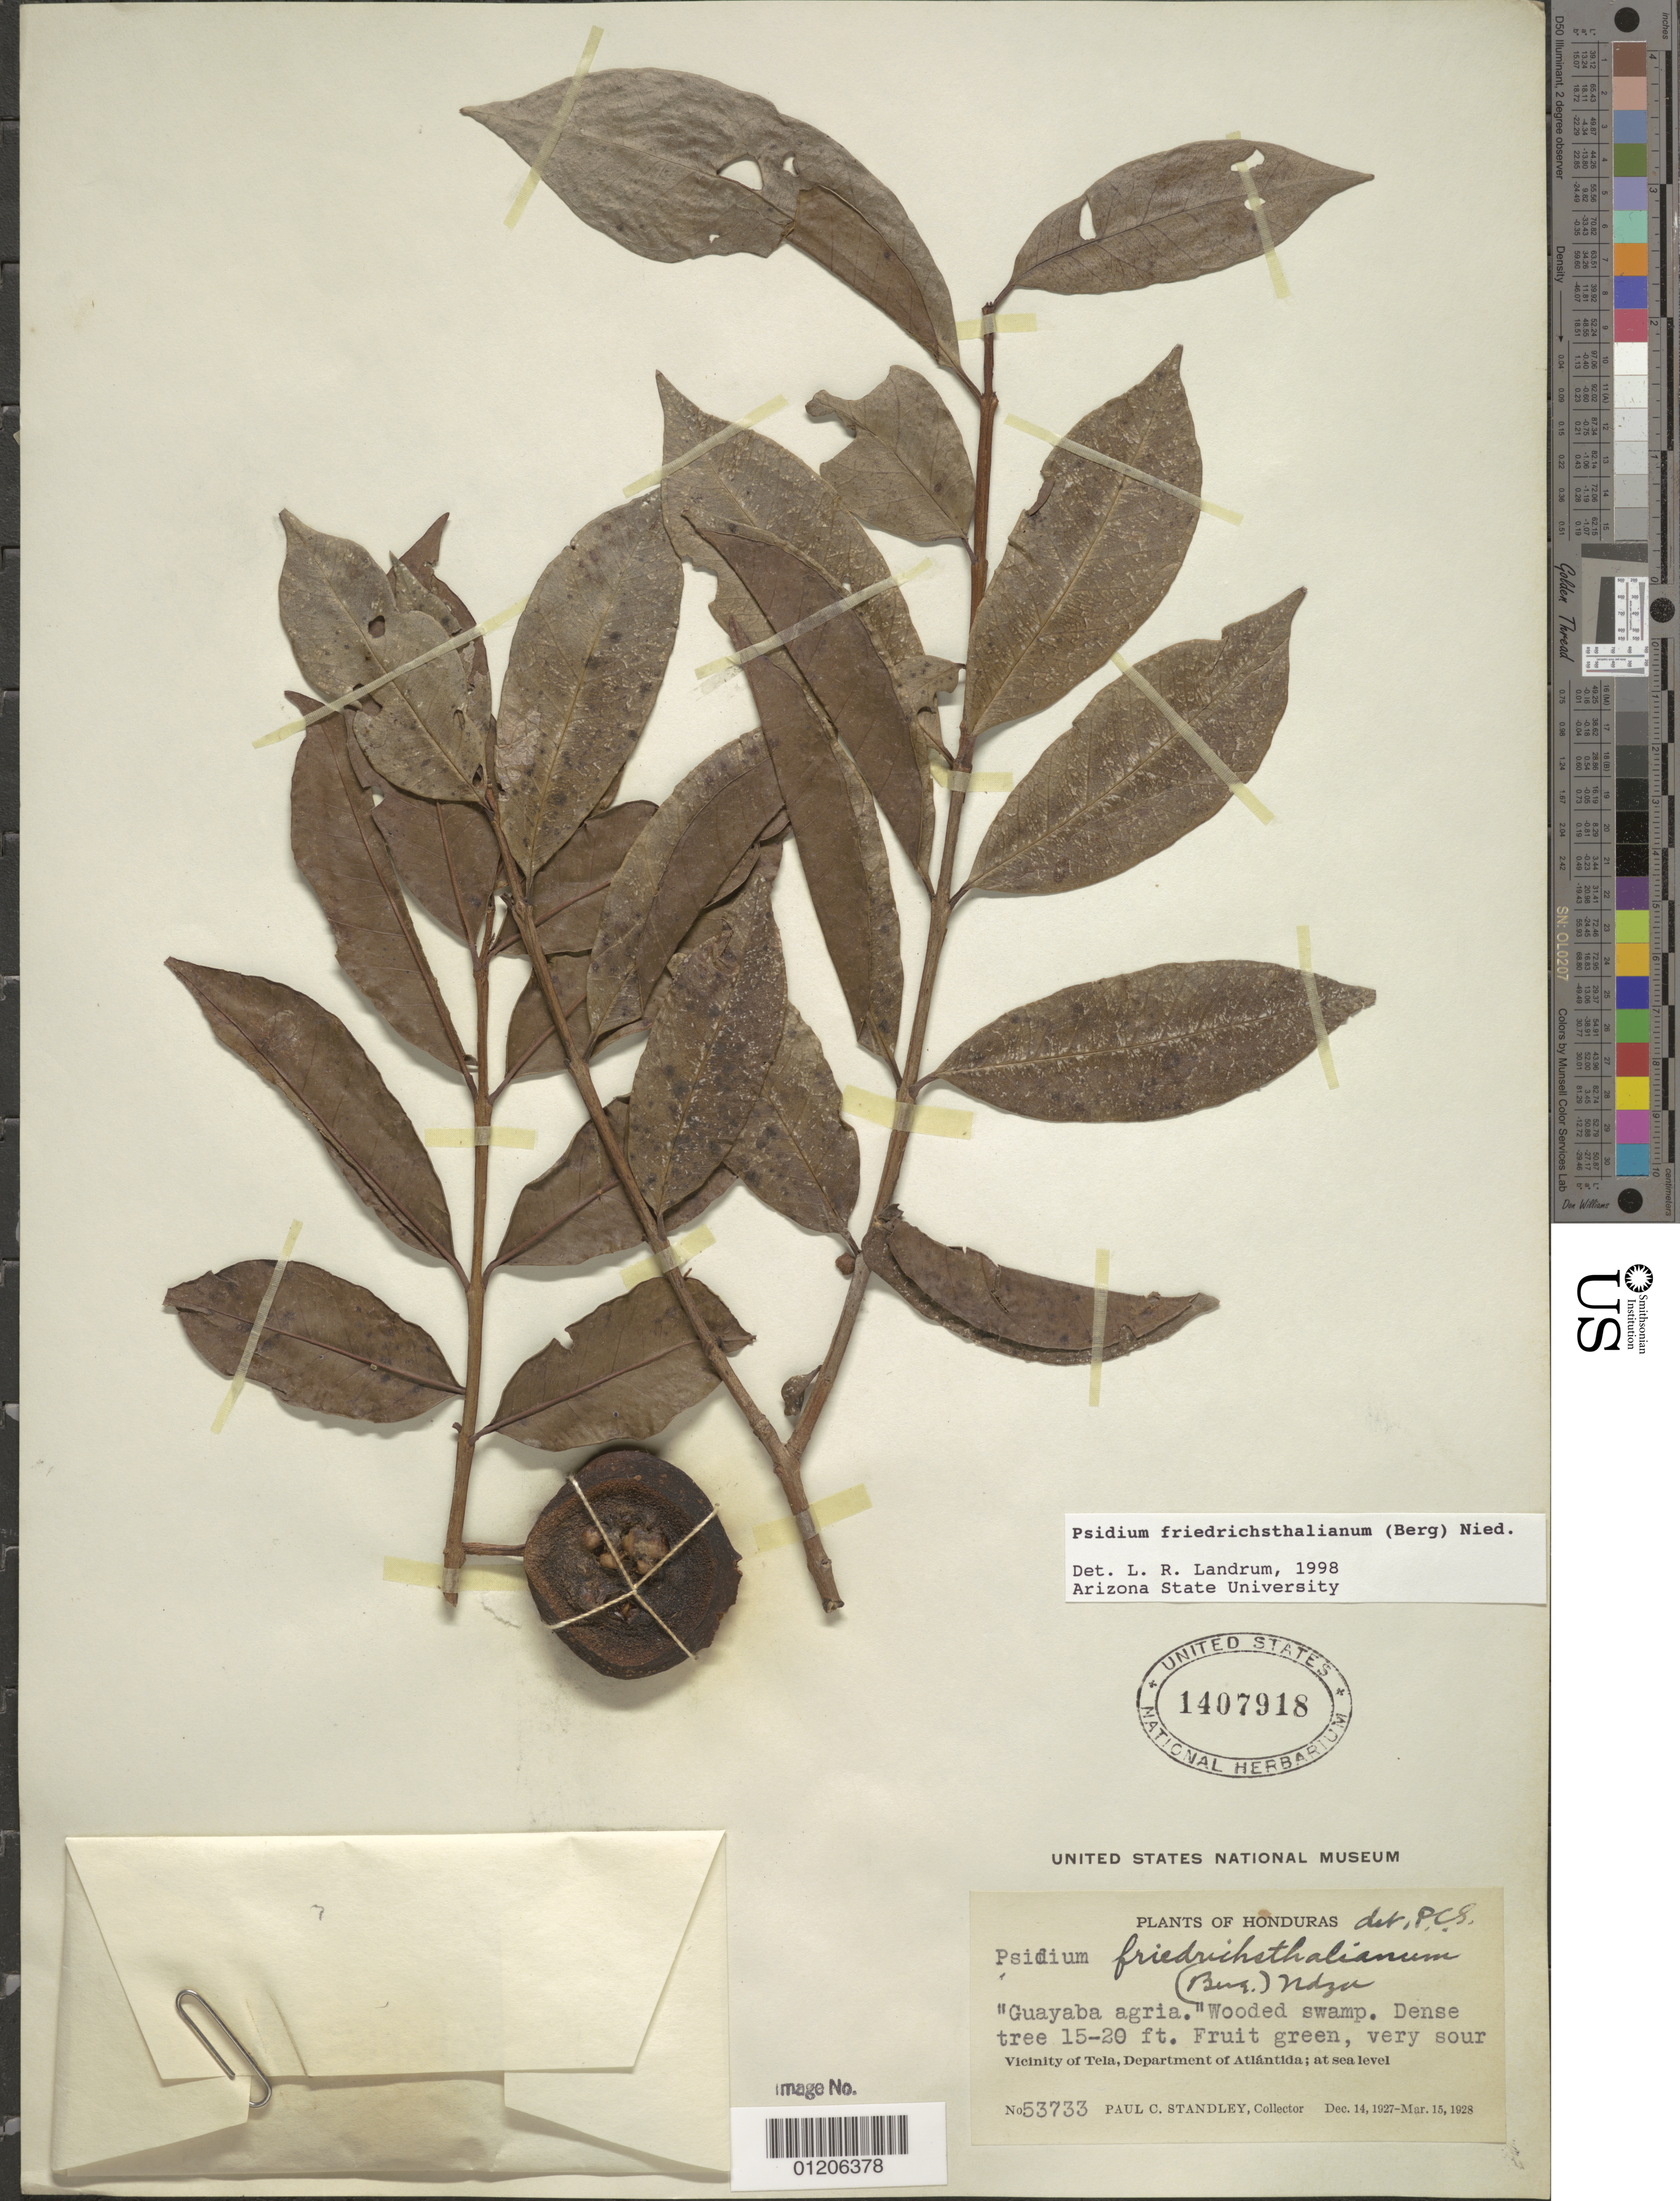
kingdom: Plantae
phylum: Tracheophyta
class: Magnoliopsida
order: Myrtales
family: Myrtaceae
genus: Psidium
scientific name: Psidium friedrichsthalianum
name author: (O. Berg) Nied.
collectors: P. C. Standley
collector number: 53733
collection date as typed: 14 Dec 1927 to 15 Mar 1927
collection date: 1927-03-15/1927-12-14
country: Honduras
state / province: Atlántida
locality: Vicinity of Tela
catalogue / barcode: US 1407918